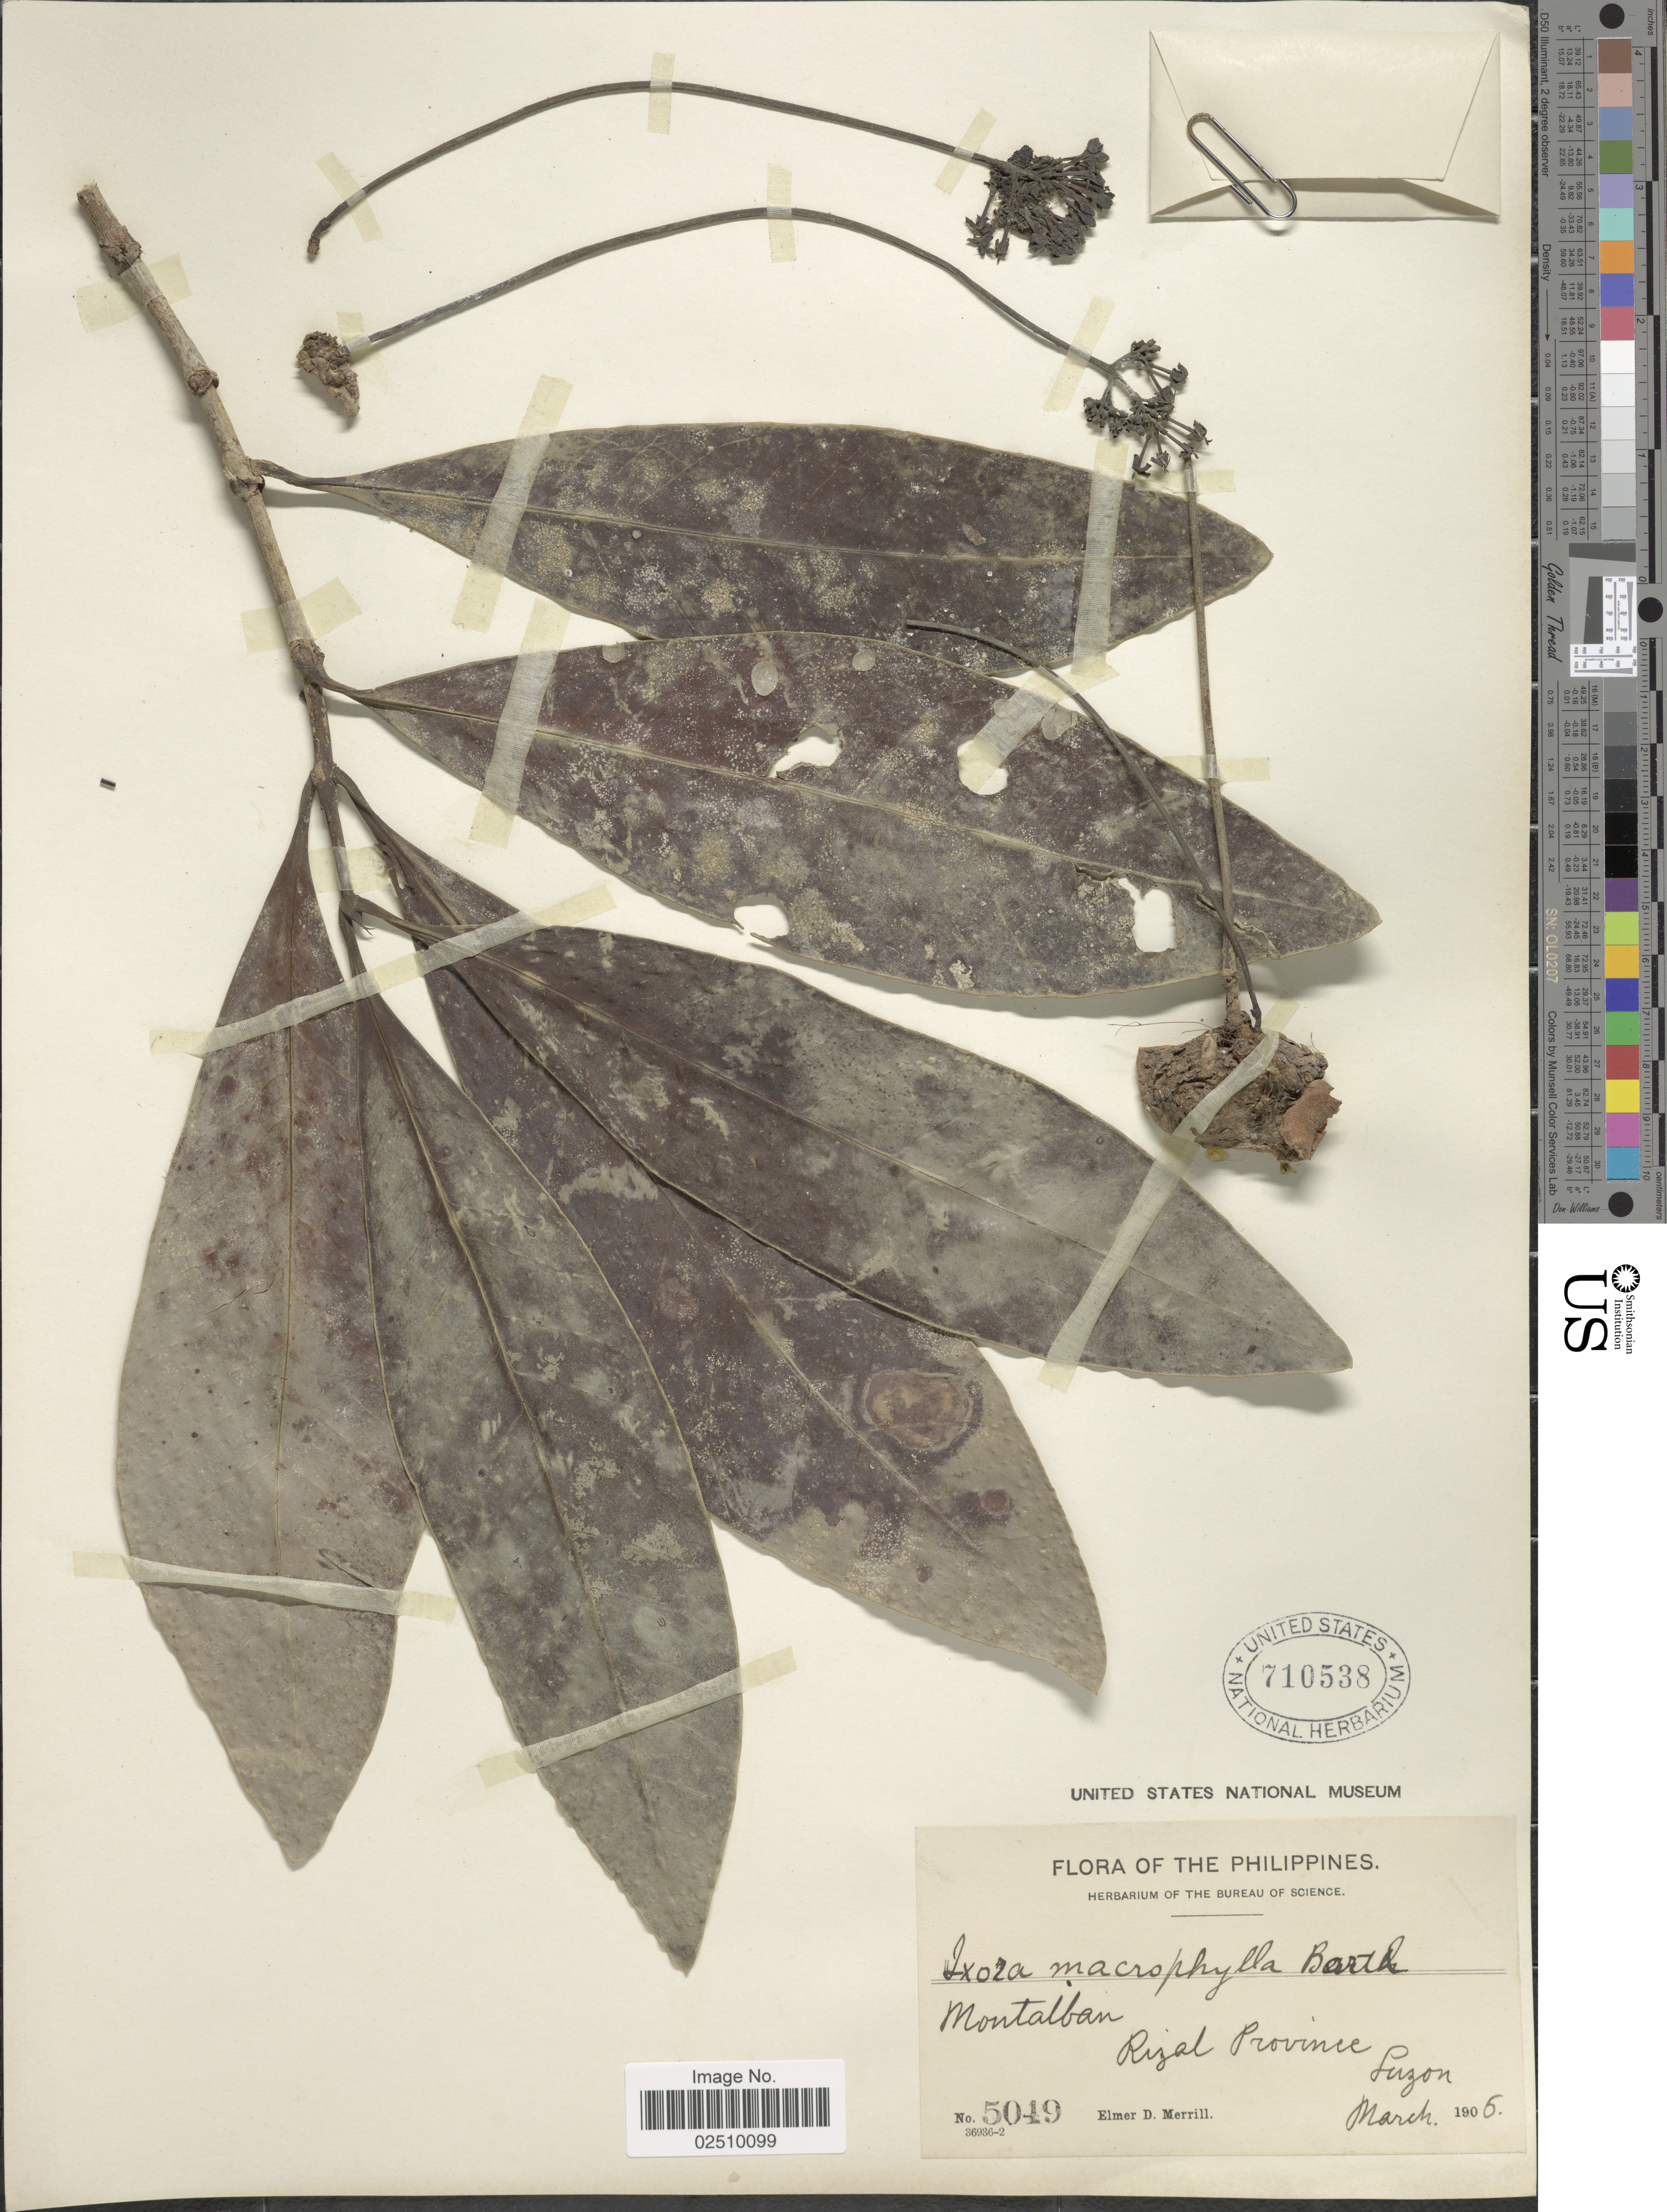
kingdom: Plantae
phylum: Tracheophyta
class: Magnoliopsida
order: Gentianales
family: Rubiaceae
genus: Ixora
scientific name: Ixora macrophylla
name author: Bartl. ex DC.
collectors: E. D. Merrill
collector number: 5049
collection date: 1906-03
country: Philippines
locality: Montalban, Rizal Province Luzon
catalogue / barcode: US 710538